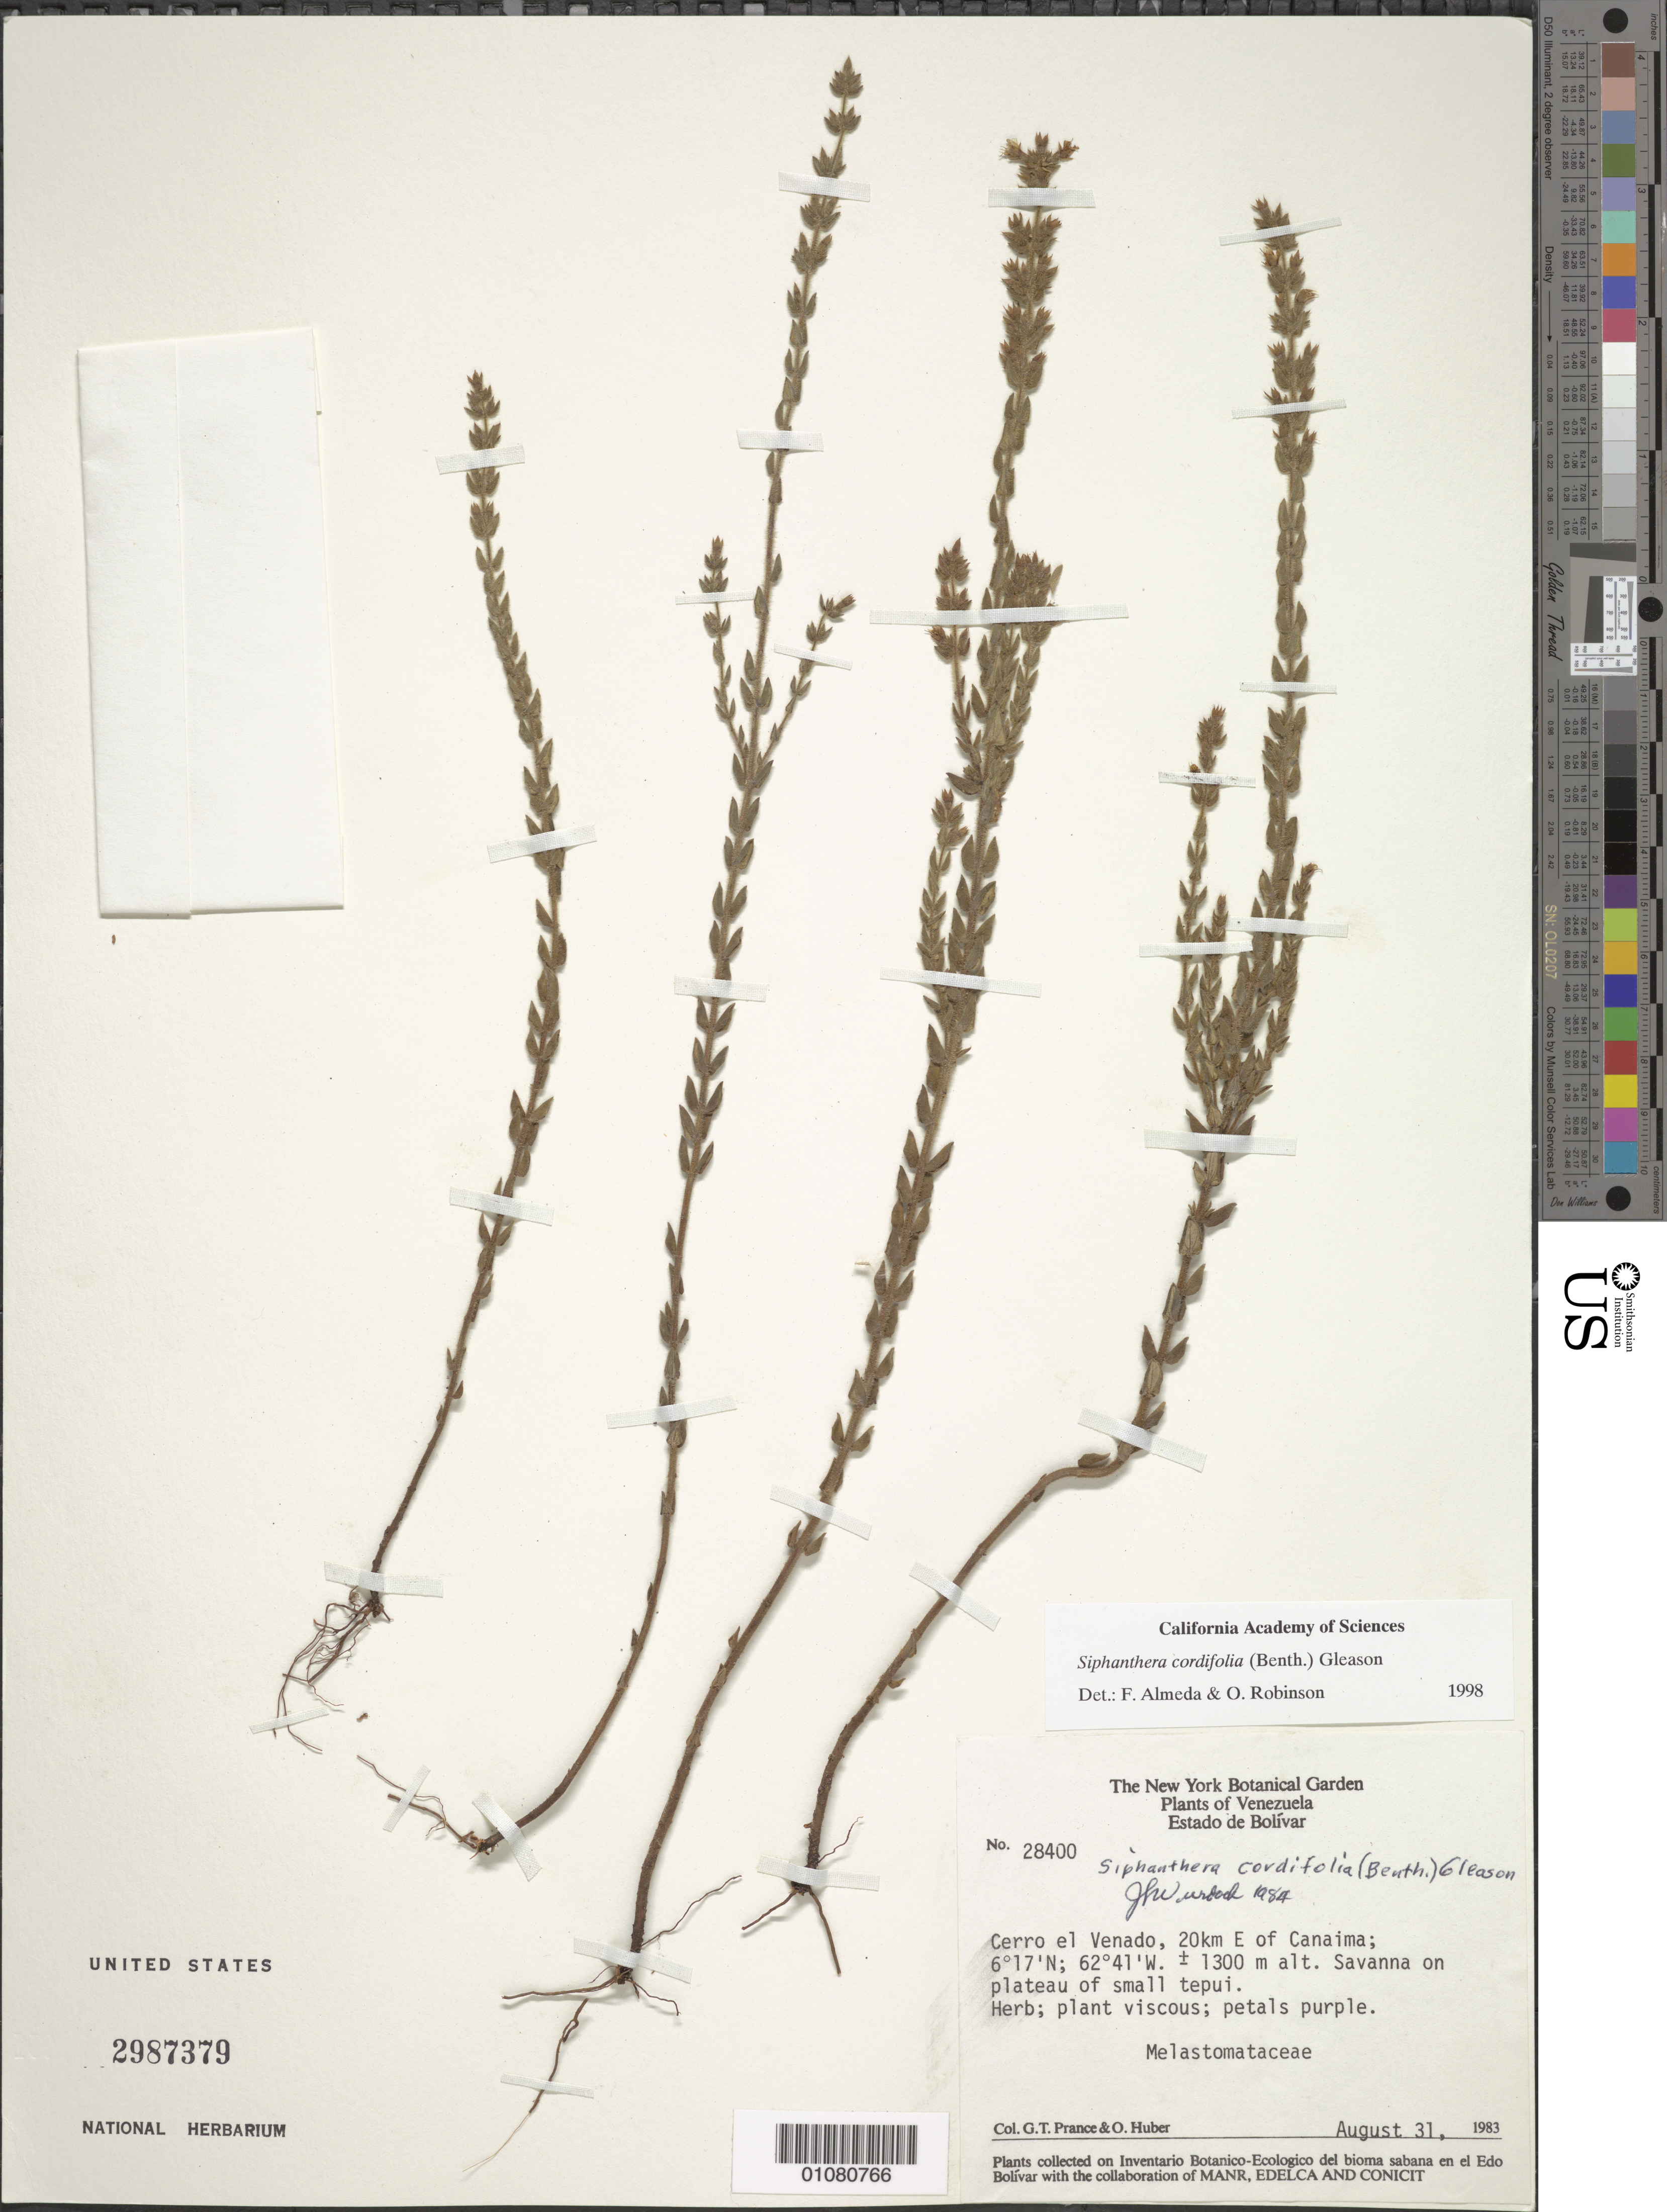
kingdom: Plantae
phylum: Tracheophyta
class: Magnoliopsida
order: Myrtales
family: Melastomataceae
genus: Siphanthera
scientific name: Siphanthera cordifolia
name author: (Benth.) Gleason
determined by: Almeda, F.; Robinson, O.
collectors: G. T. Prance & O. Huber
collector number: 28400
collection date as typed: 31-Aug-83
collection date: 1983-08-31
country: Venezuela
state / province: Bolívar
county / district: Piar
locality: Cerro el Venado, 20 km E of Canaima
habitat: Savanna on plateau of small tepui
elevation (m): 1300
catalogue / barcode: US 2987379